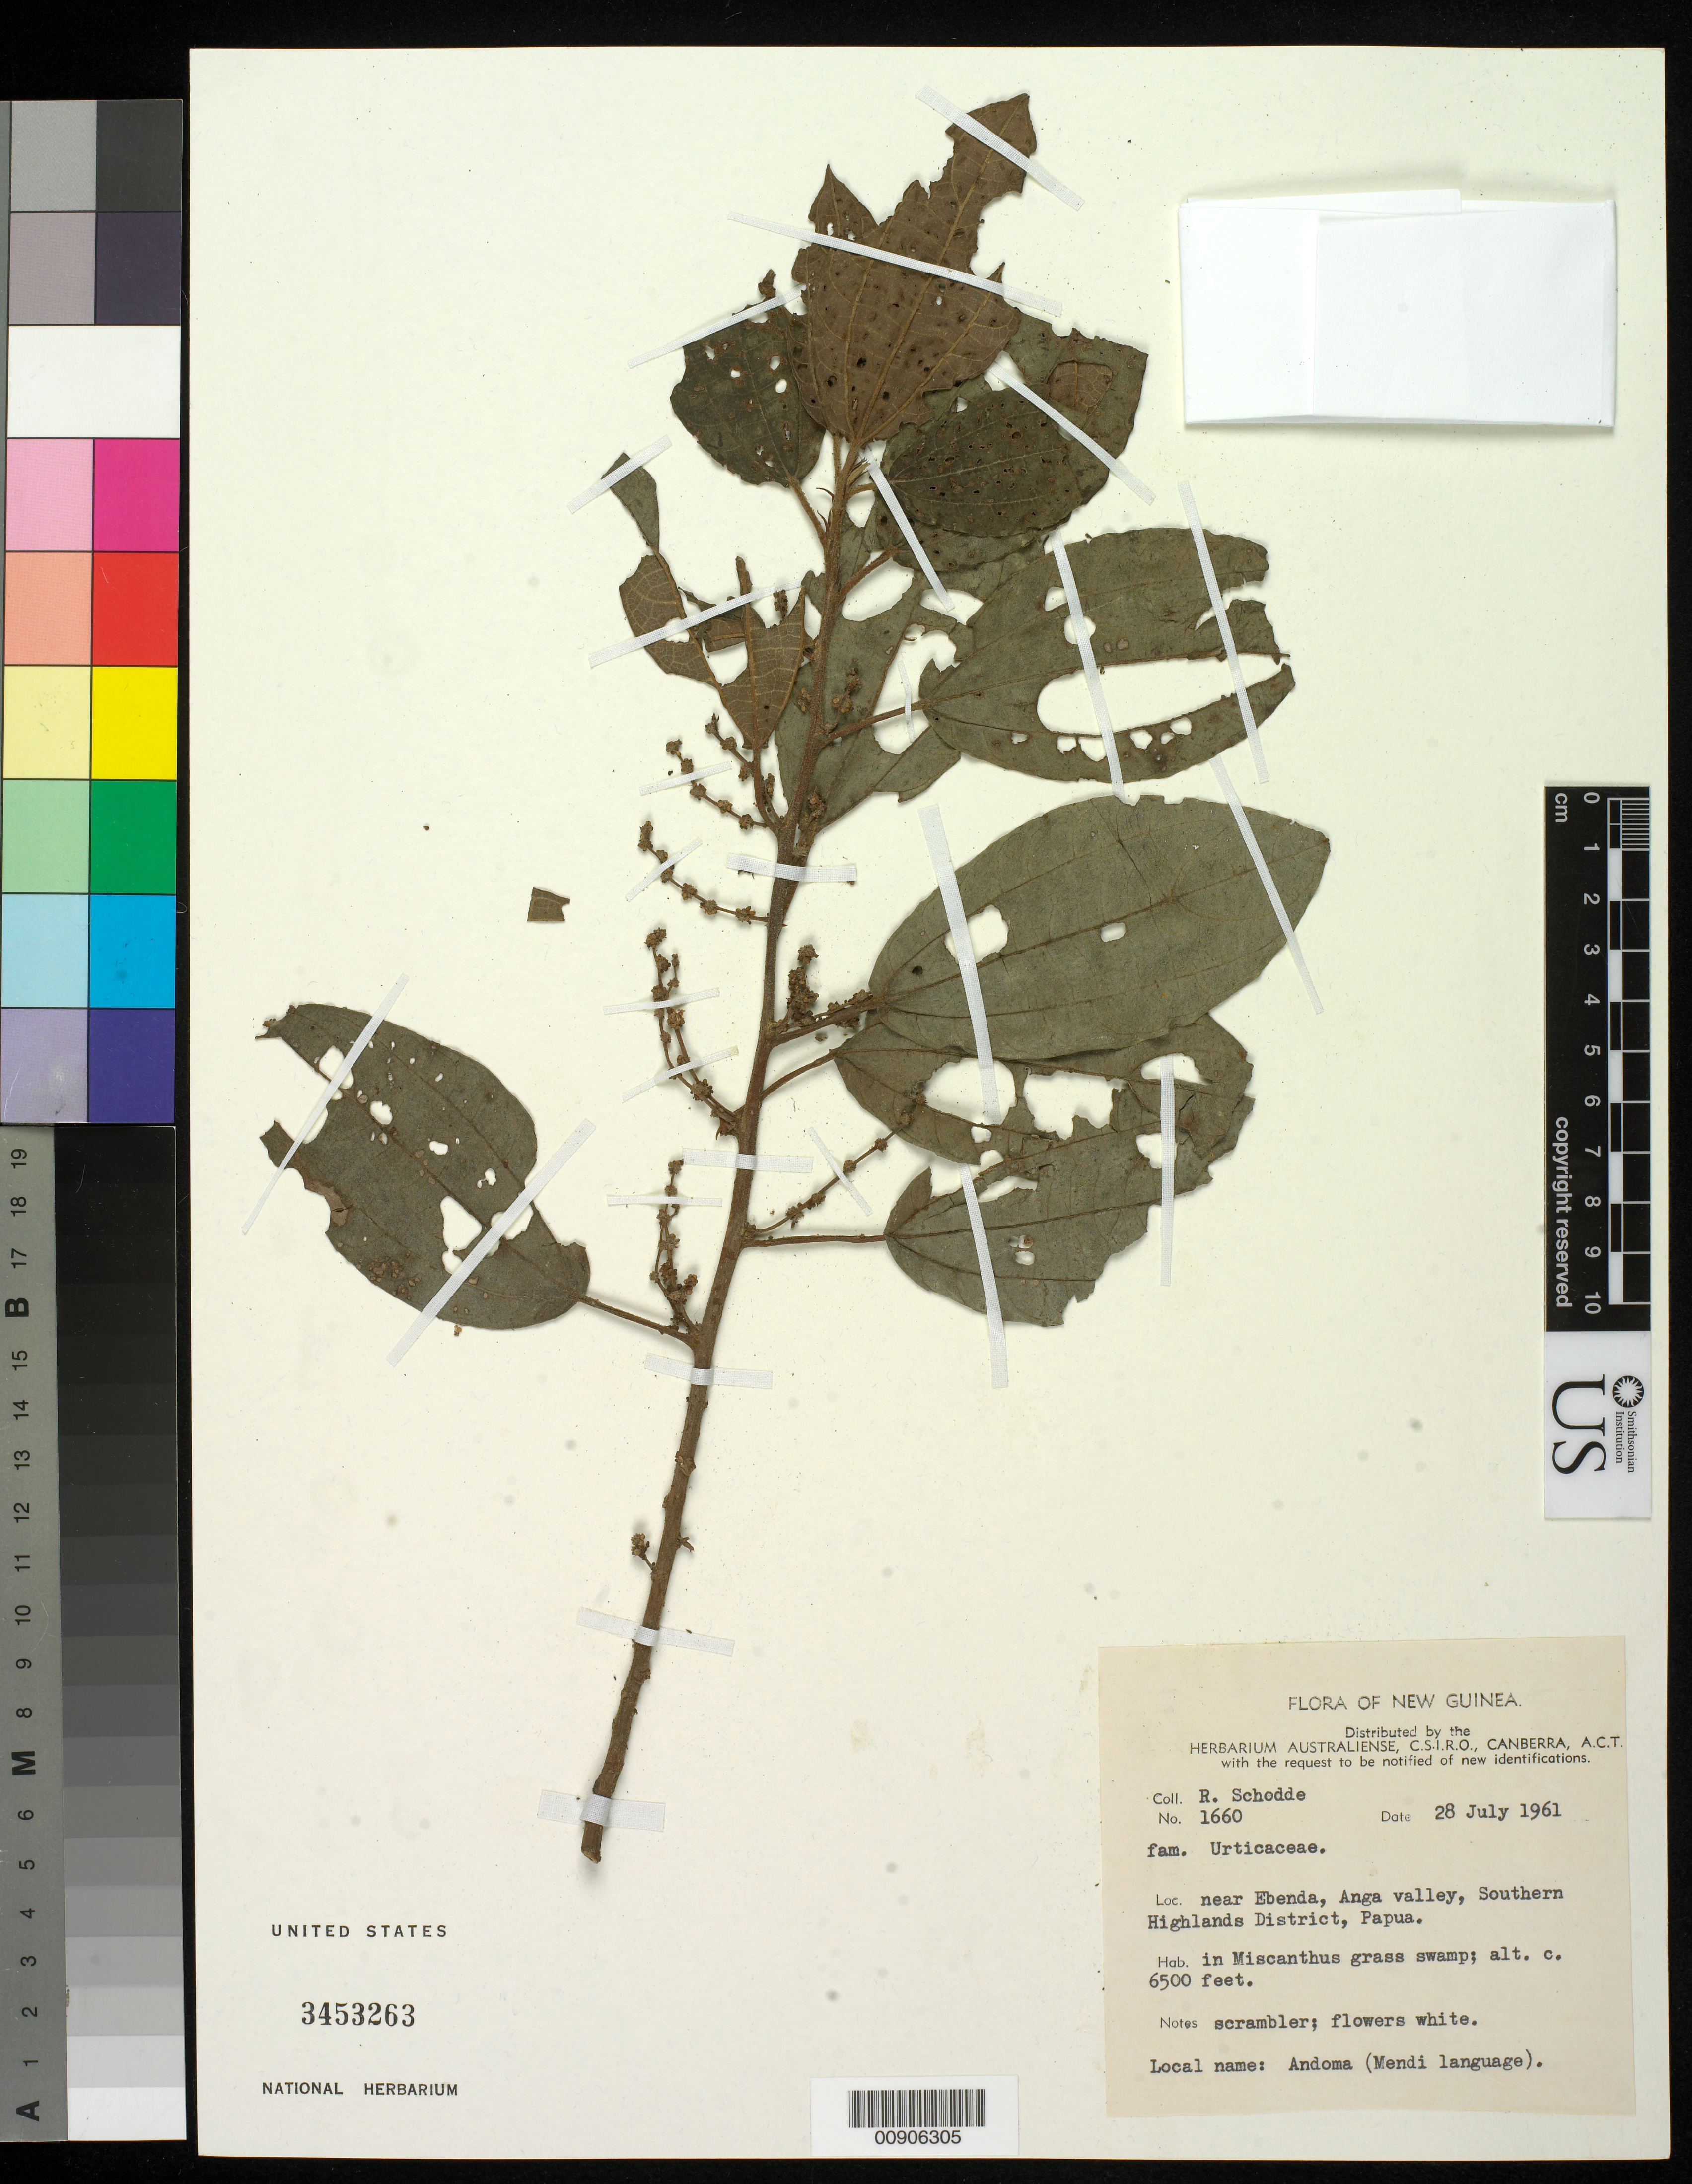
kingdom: Plantae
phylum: Tracheophyta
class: Magnoliopsida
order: Rosales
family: Urticaceae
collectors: R. Schodde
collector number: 1660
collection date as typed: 28 Jul 1961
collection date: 1961-07-28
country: Papua New Guinea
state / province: Southern Highlands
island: New Guinea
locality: near Ebenda, Anga valley, Southern Highlands District, Papua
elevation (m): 1981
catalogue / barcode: US 3453263